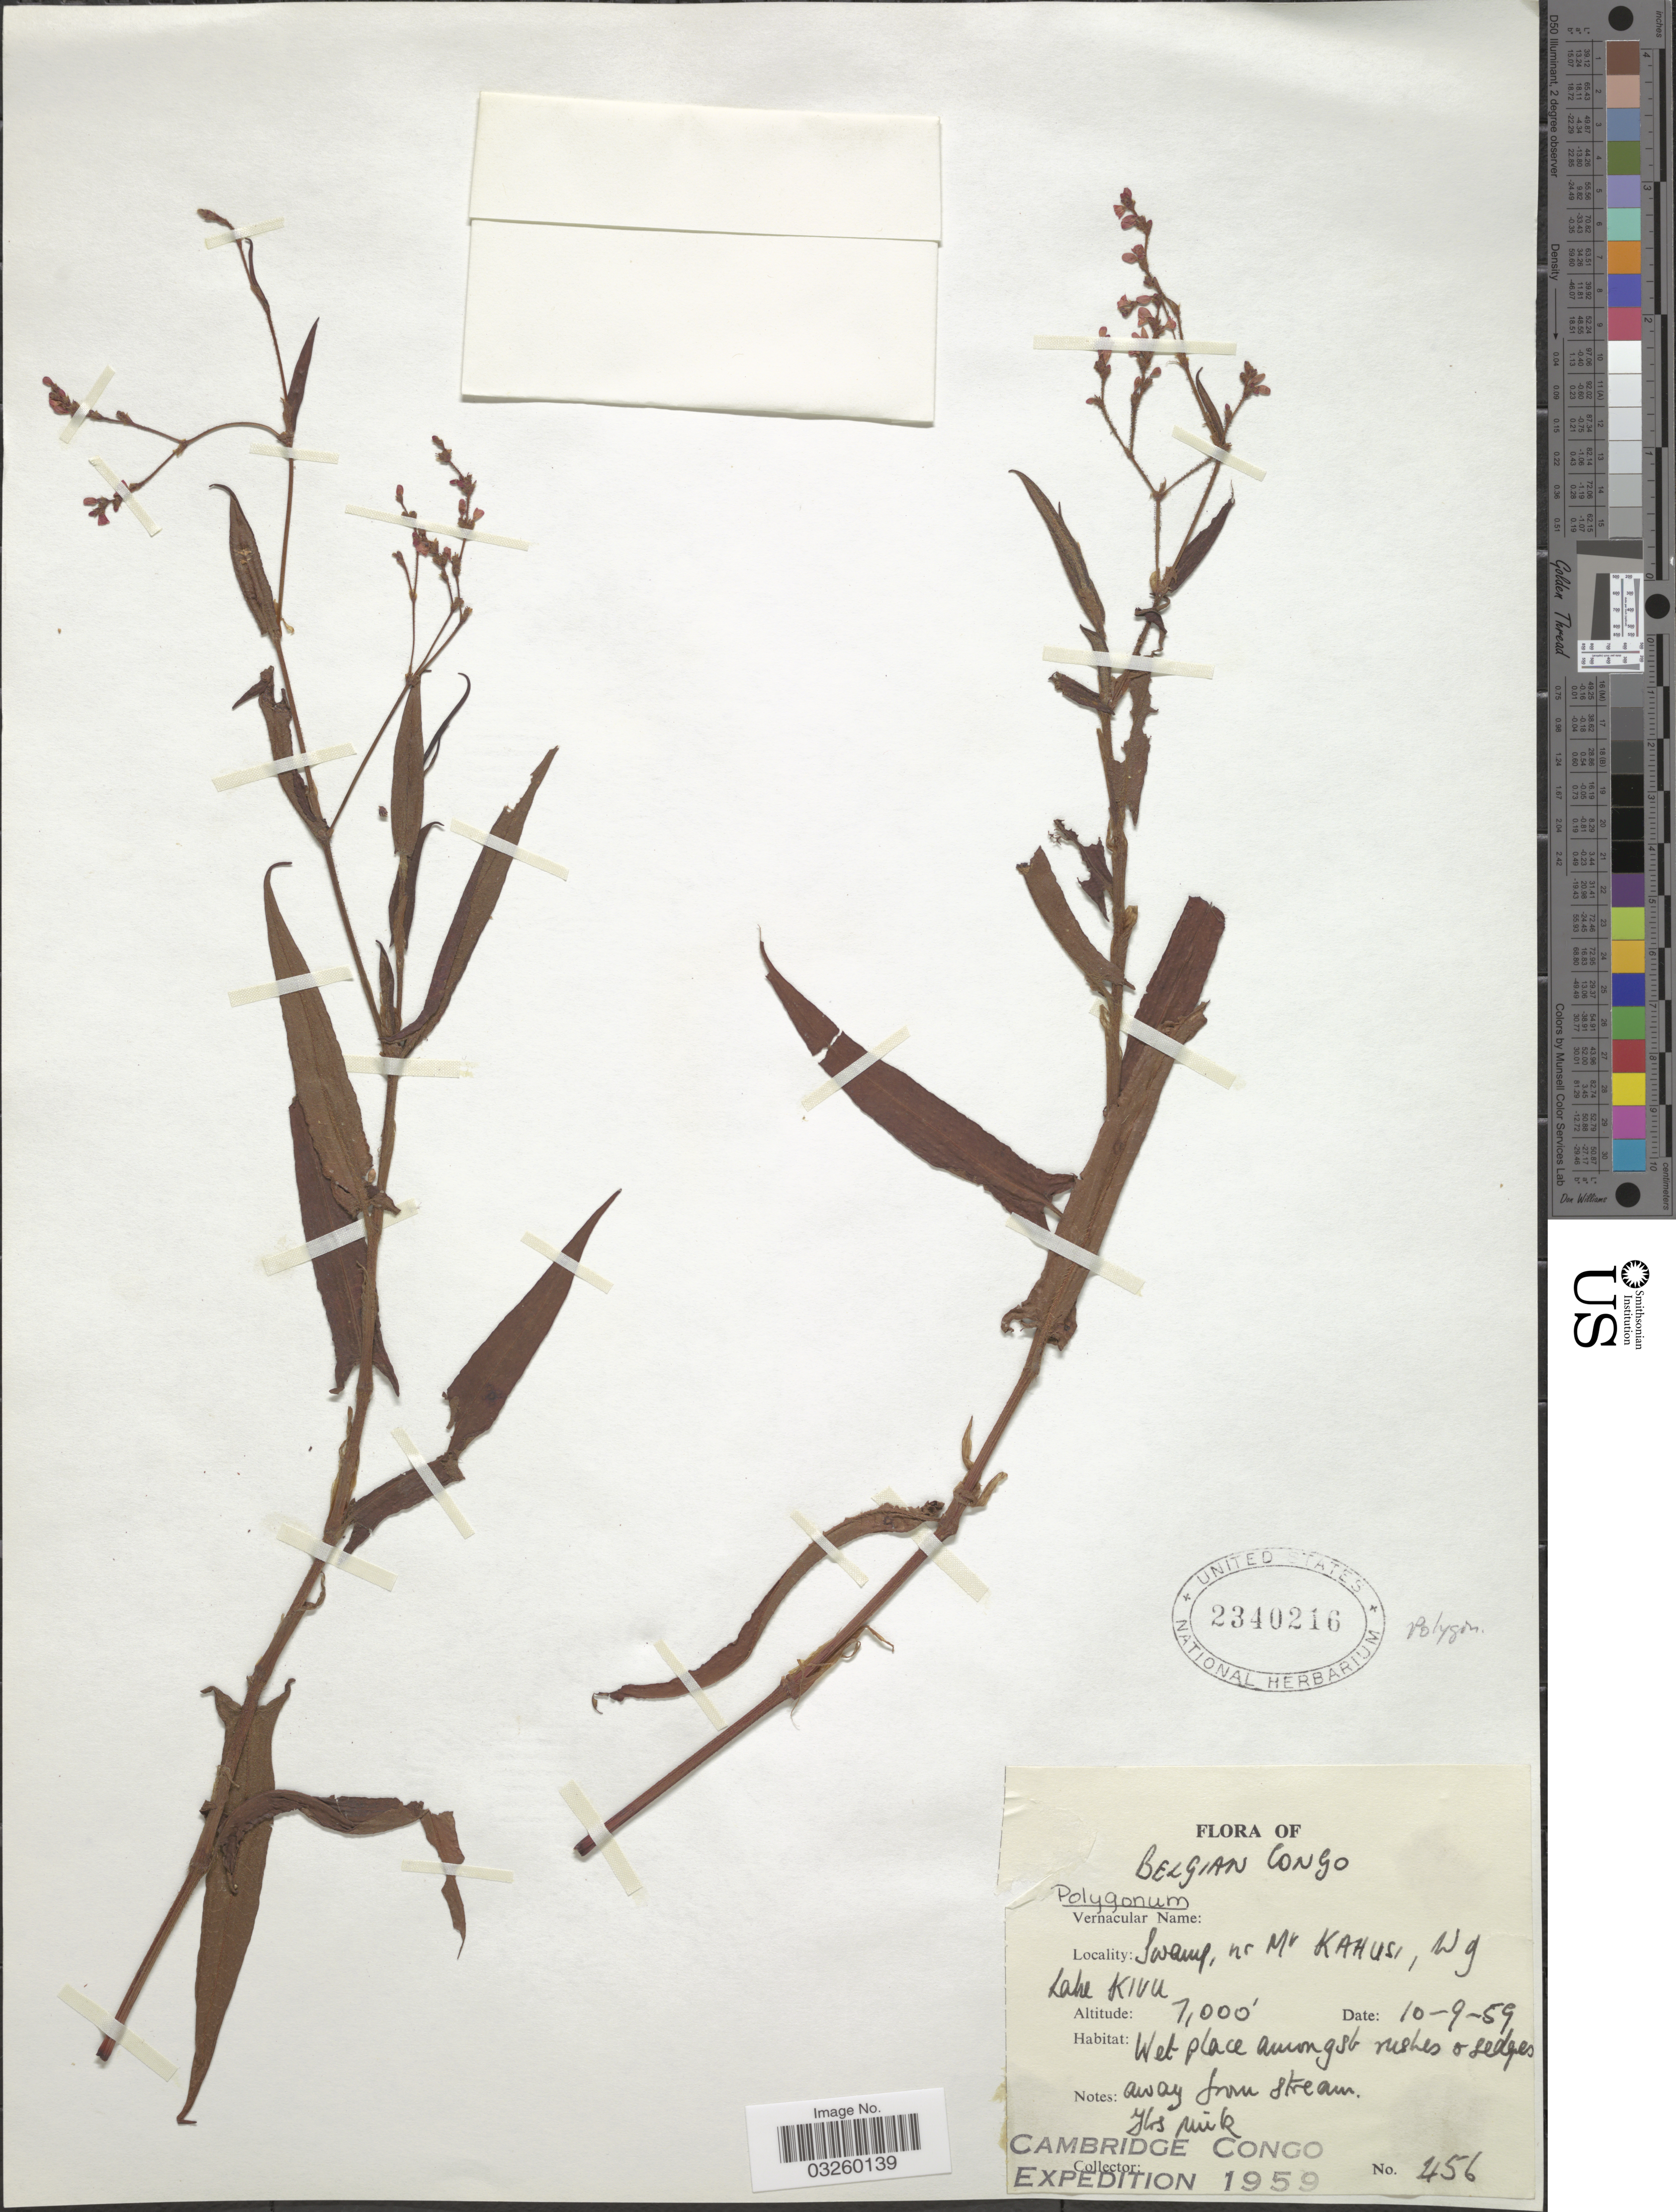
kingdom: Plantae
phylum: Tracheophyta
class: Magnoliopsida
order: Caryophyllales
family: Polygonaceae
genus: Polygonum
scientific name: Polygonum sp.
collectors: Cambridge Congo Expedition 1959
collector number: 456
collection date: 1959-09-10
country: Congo, Democratic Republic of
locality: Belgian Congo. Swamp, nr Mr Kahusi, W of Lake Kivu.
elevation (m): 2134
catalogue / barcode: US 2340216